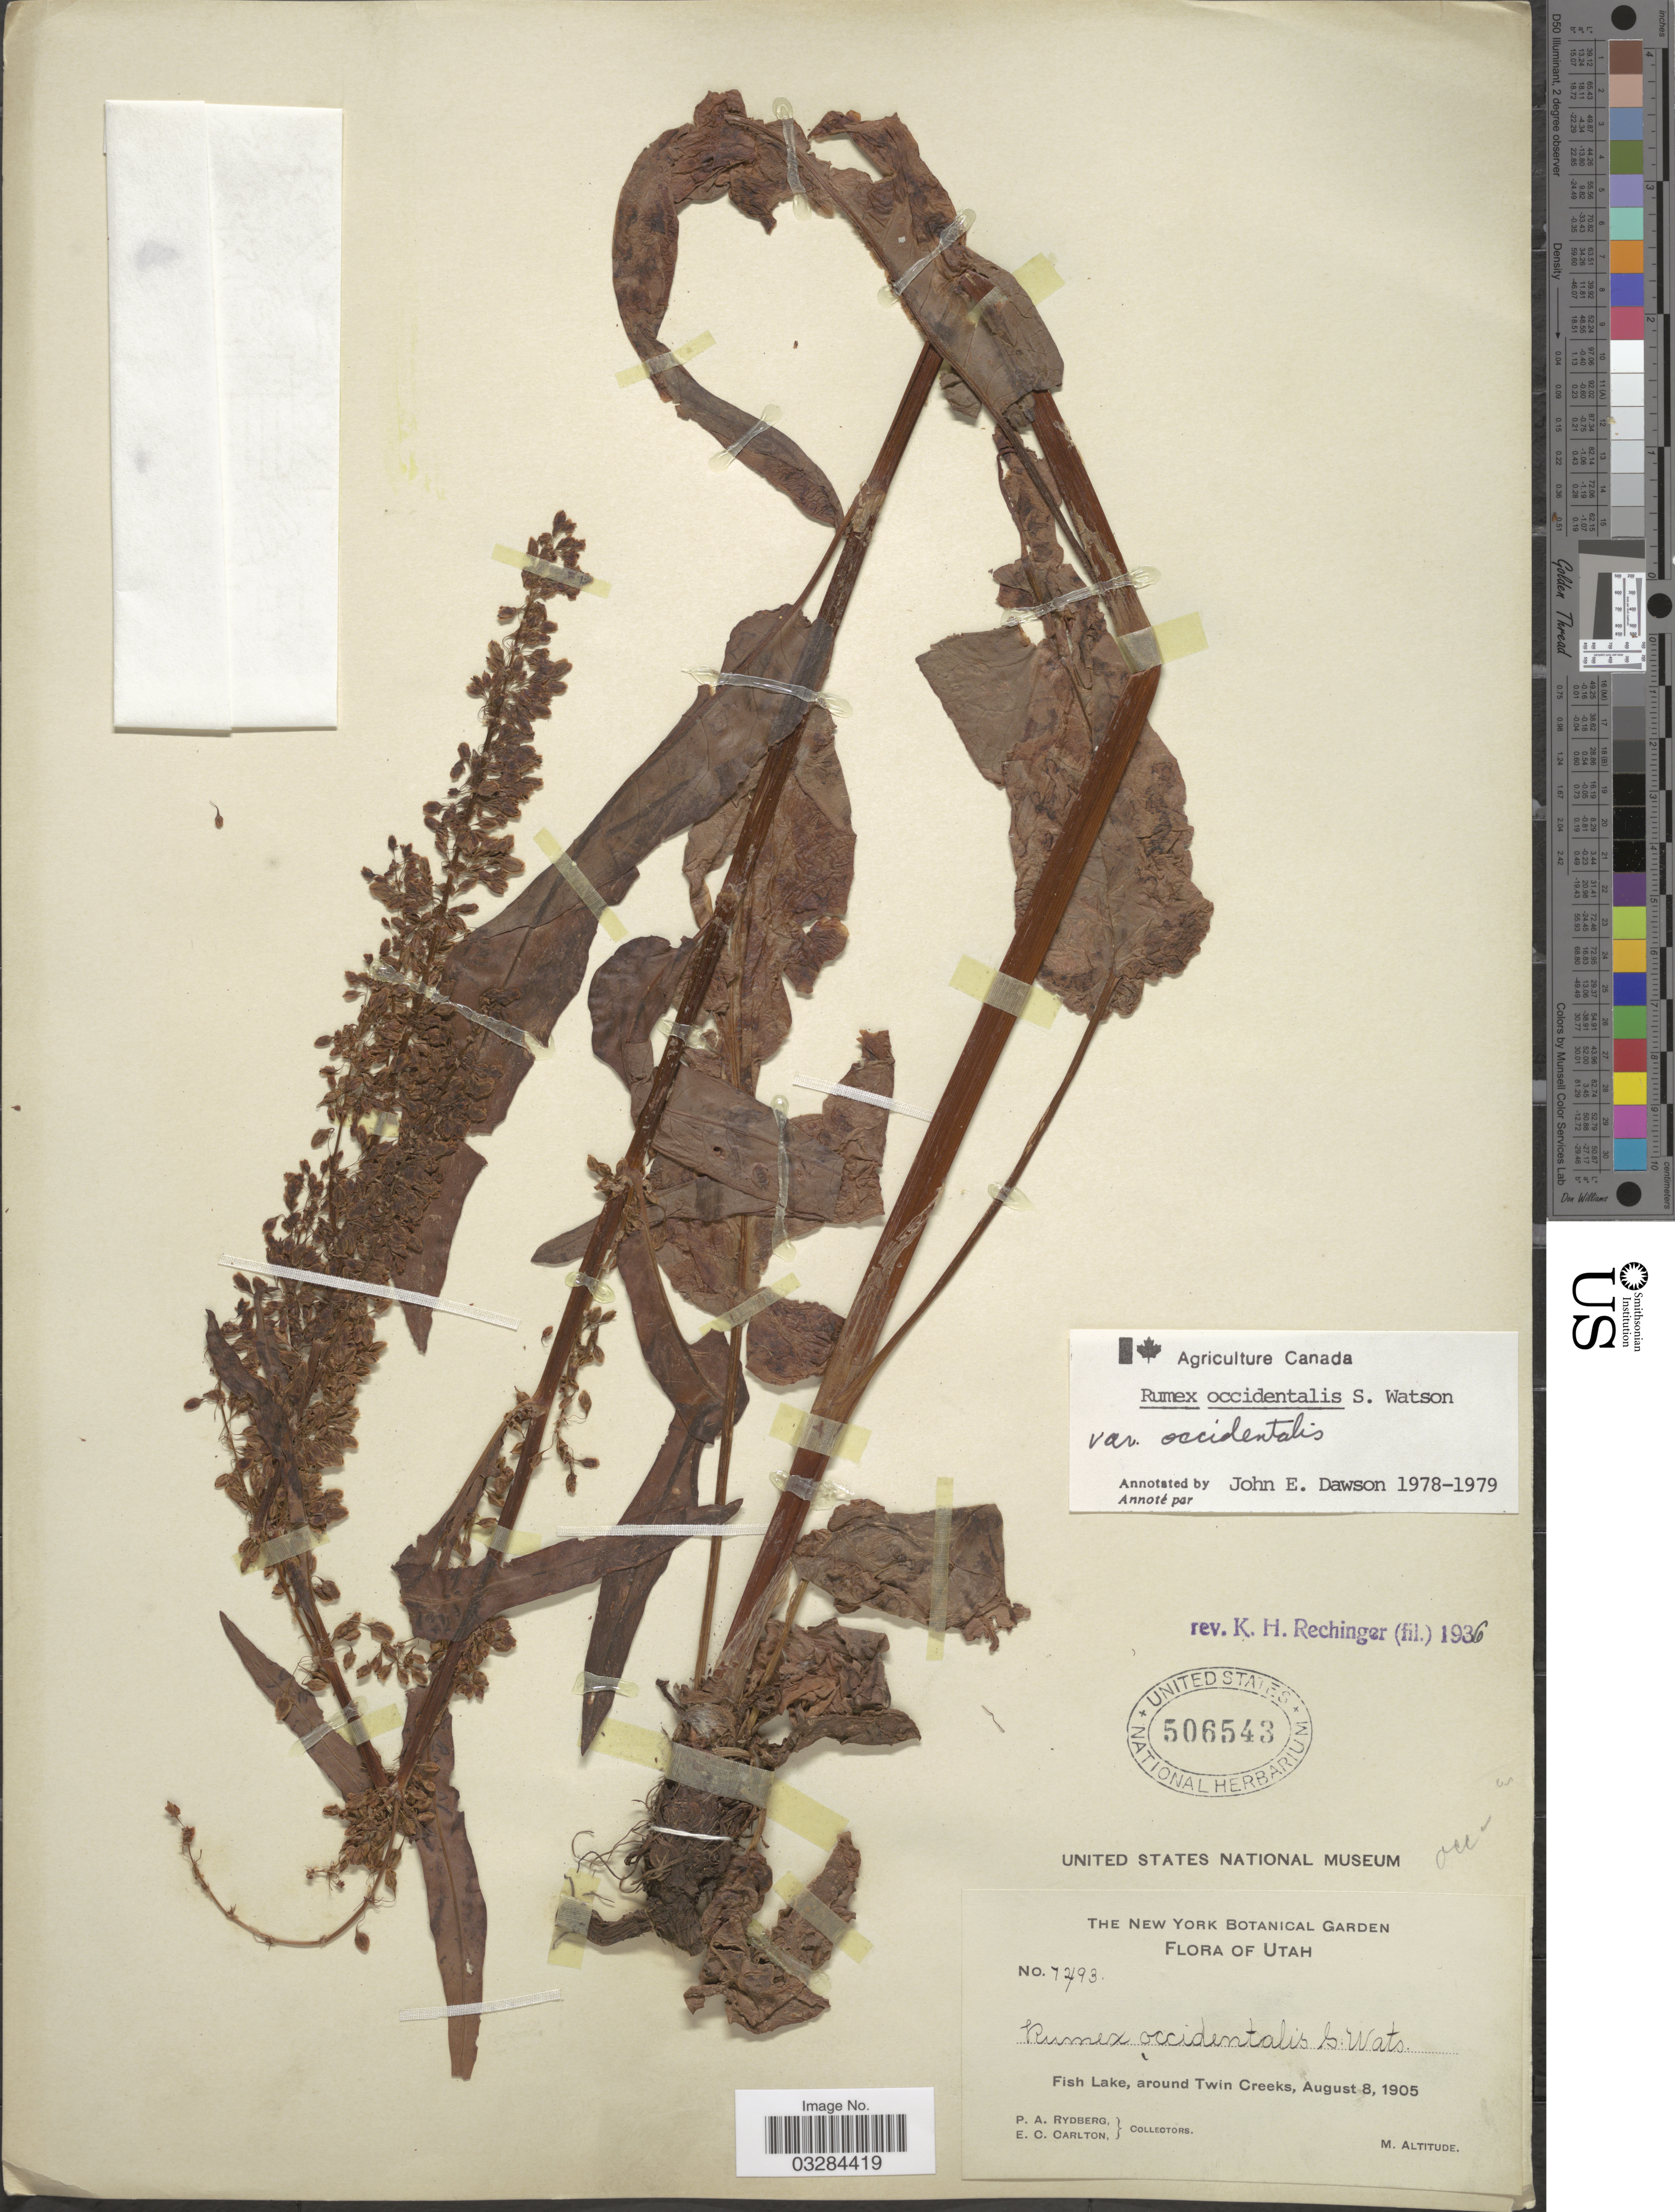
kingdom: Plantae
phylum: Tracheophyta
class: Magnoliopsida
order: Caryophyllales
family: Polygonaceae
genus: Rumex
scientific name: Rumex occidentalis var. occidentalis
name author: S. Watson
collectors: P. A. Rydberg & E. Carlton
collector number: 7493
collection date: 1905-08-08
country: United States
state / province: Utah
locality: Fish Lake, around Twin Creeks.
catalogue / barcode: US 506543